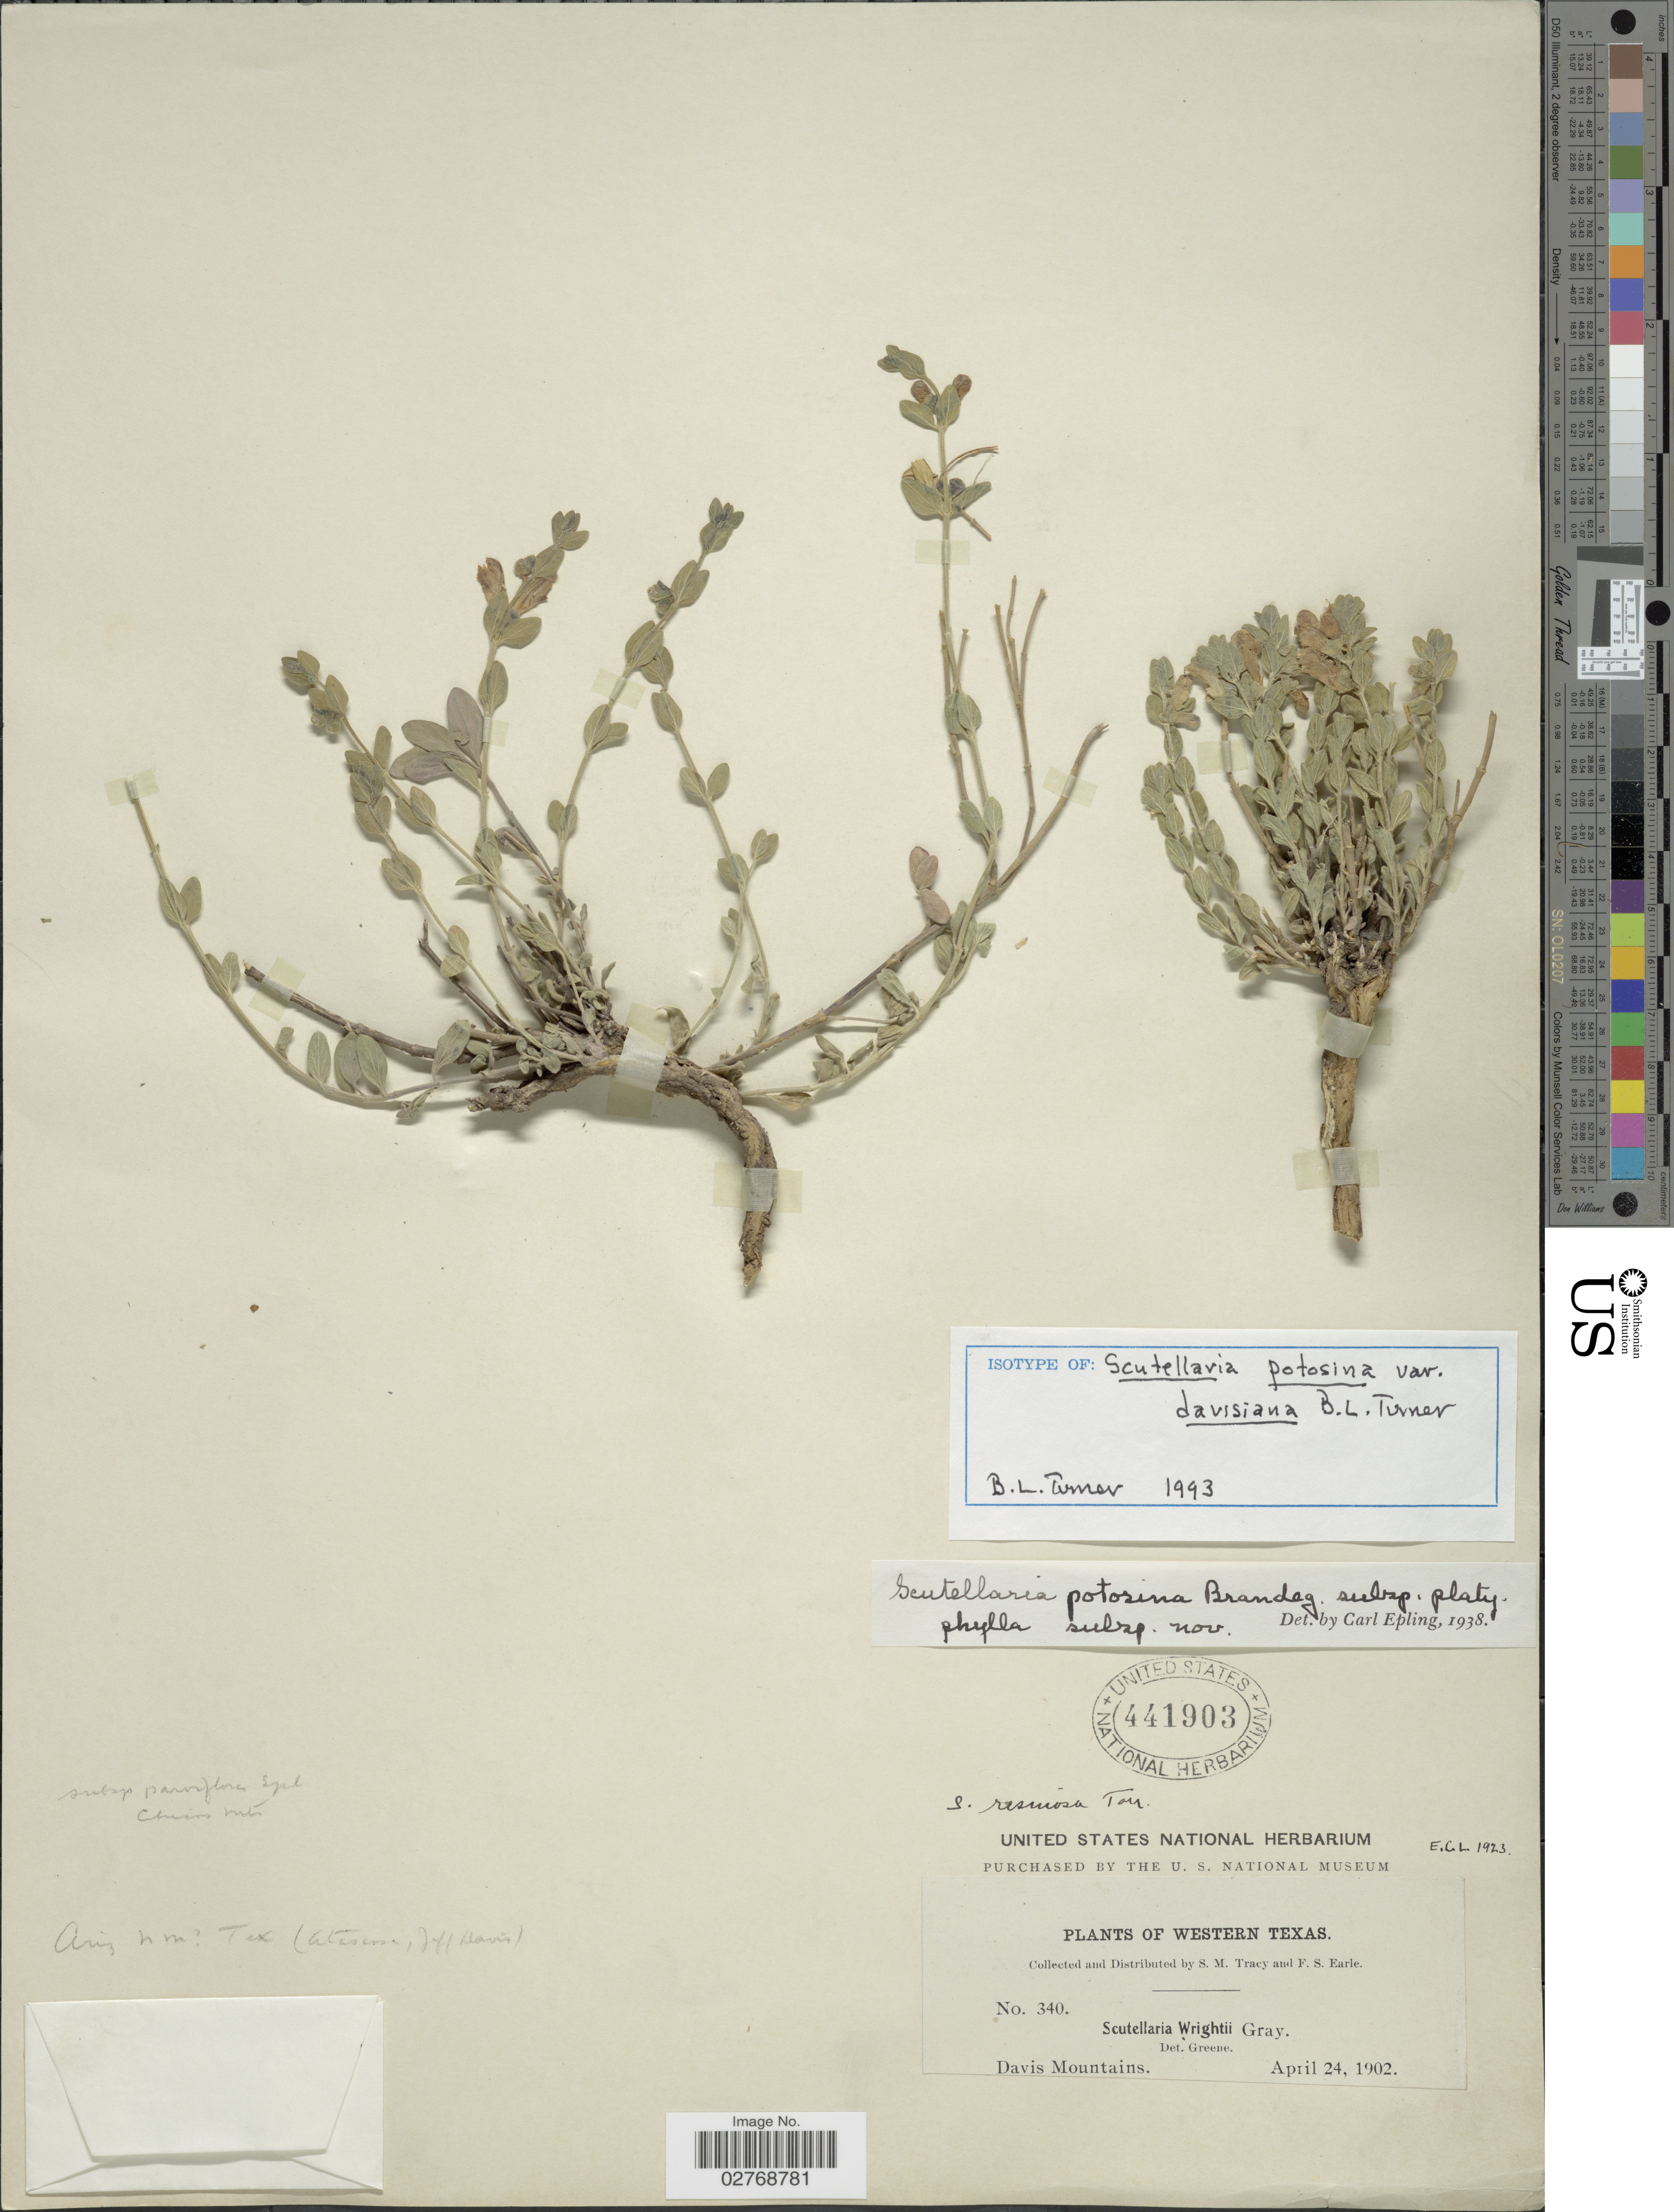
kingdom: Plantae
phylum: Tracheophyta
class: Magnoliopsida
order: Lamiales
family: Lamiaceae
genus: Scutellaria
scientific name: Scutellaria potosina var. davisiana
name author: B.L. Turner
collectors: S. M. Tracy & F. S. Earle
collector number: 340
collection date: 1902-04-24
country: United States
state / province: Texas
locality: Western Texas. Davis Mountains.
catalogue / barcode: US 441903